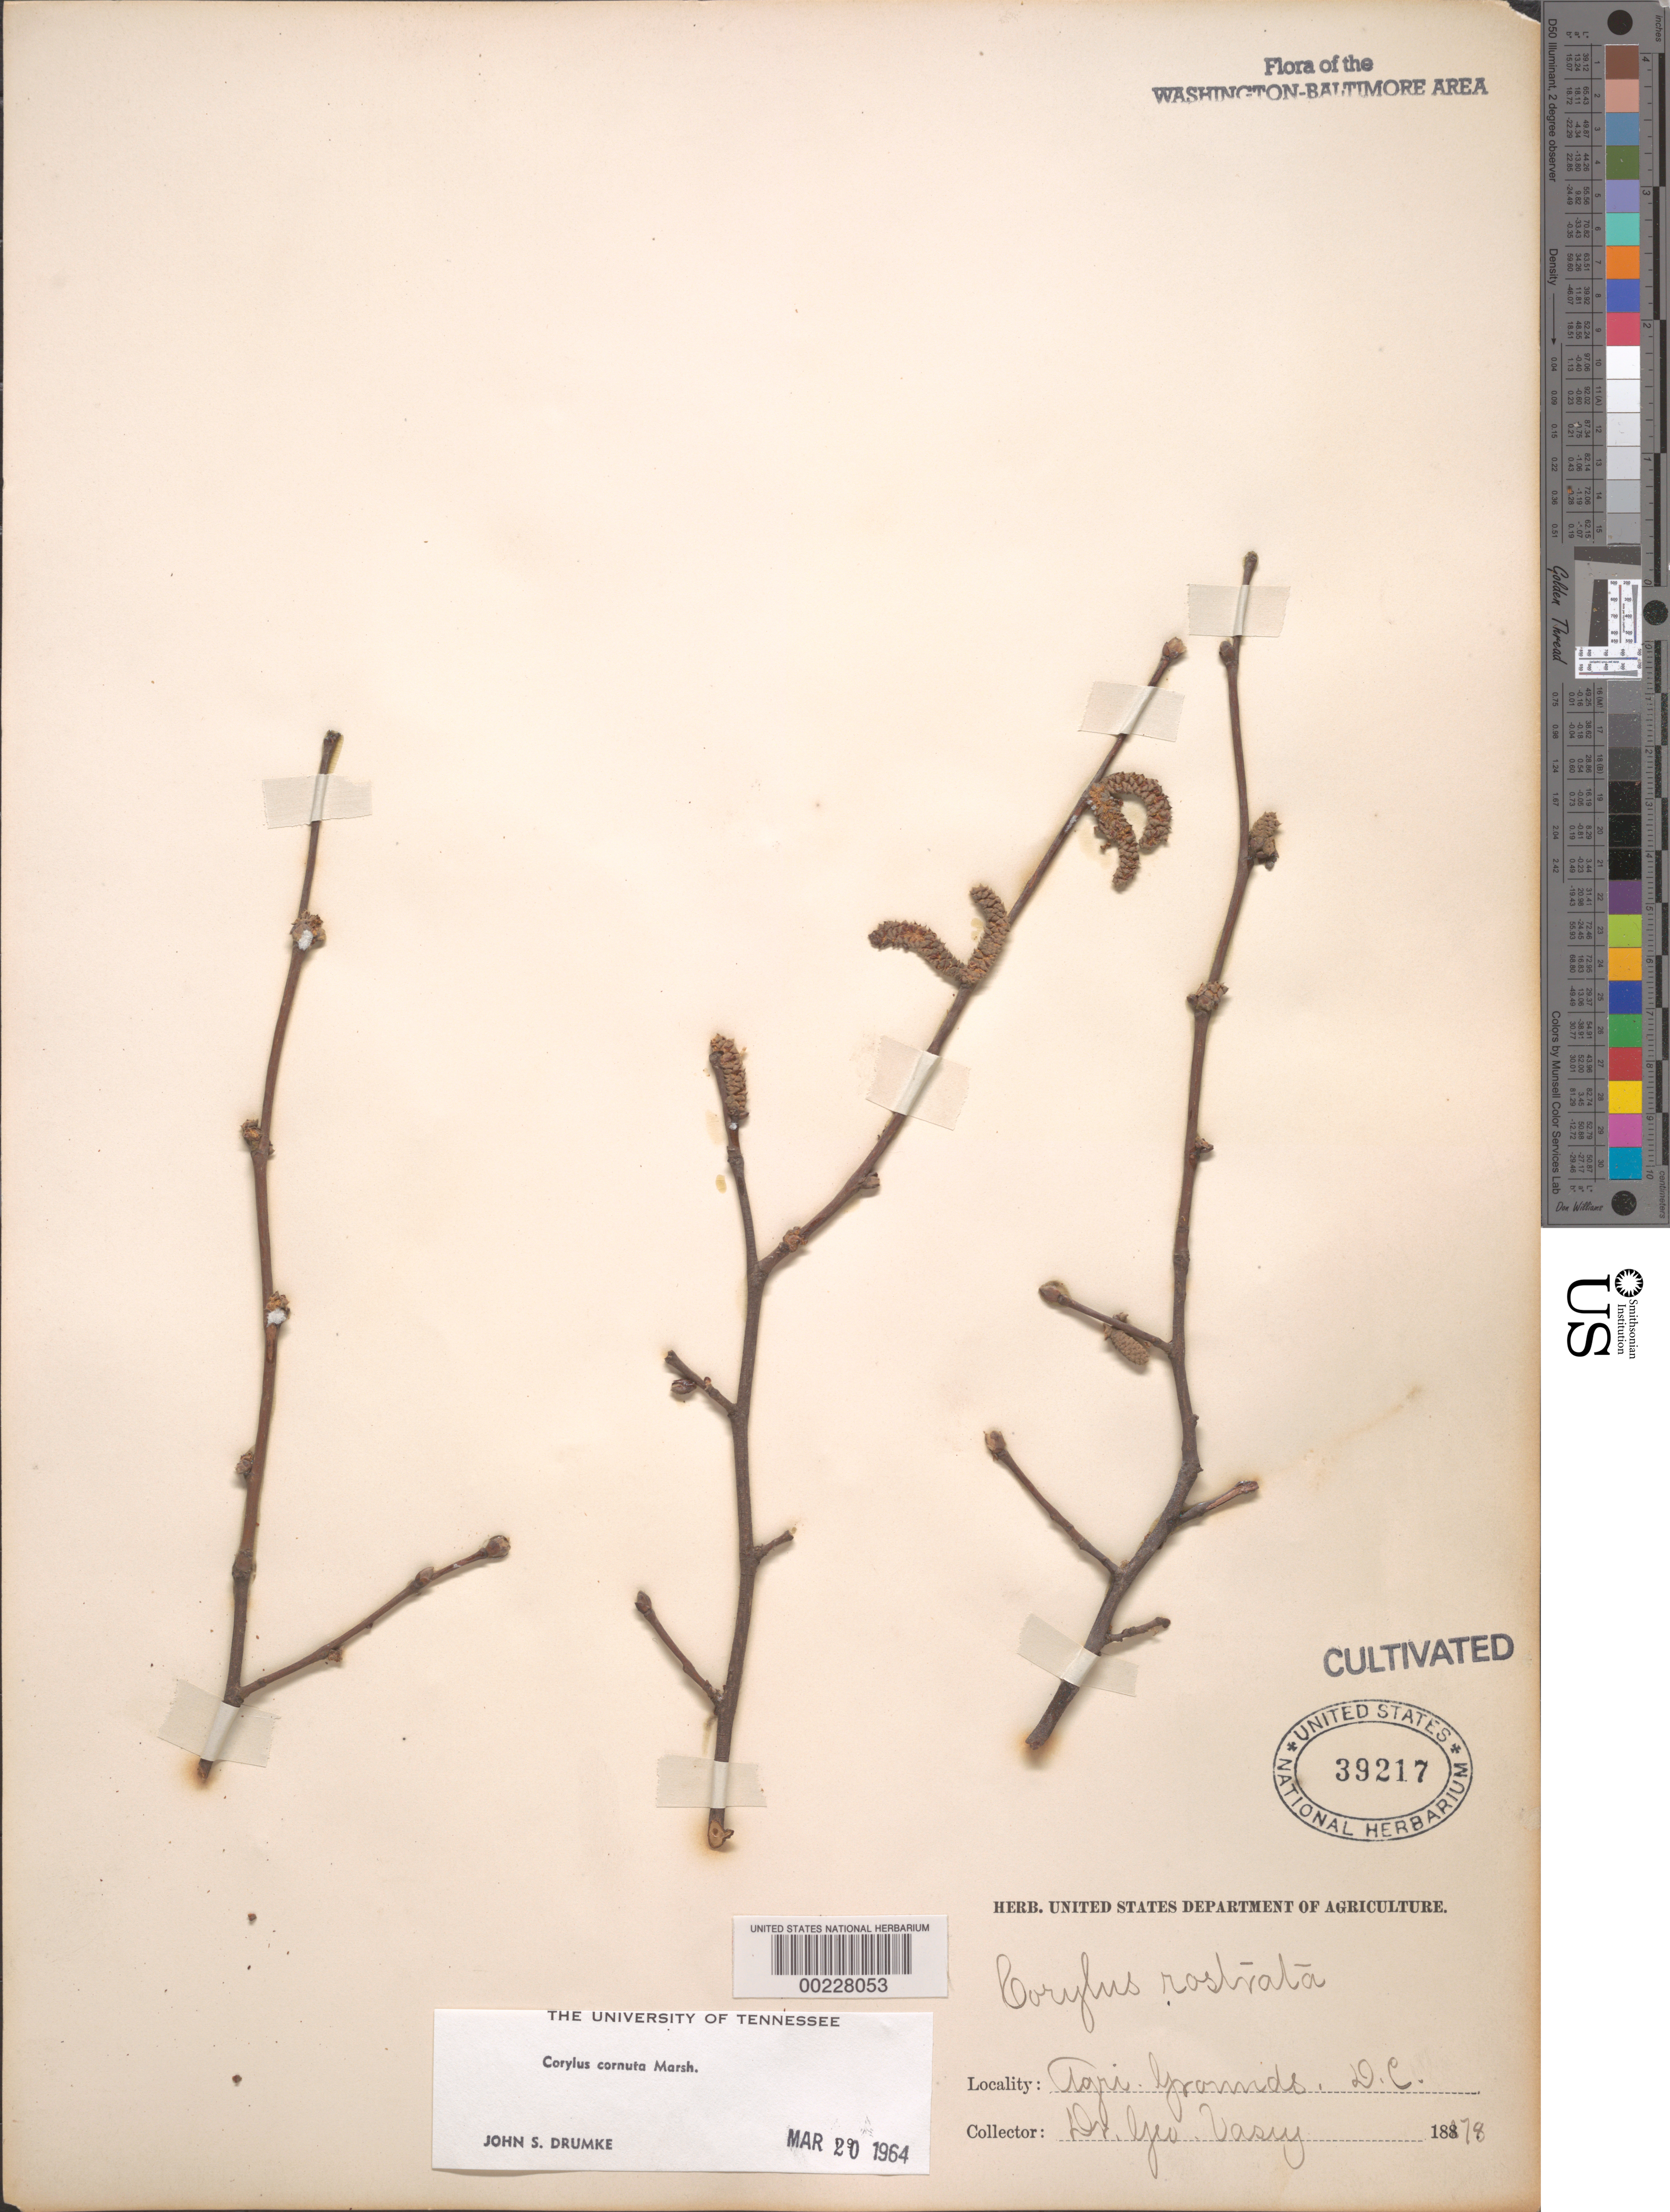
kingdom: Plantae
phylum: Tracheophyta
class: Magnoliopsida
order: Fagales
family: Betulaceae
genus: Corylus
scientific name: Corylus cornuta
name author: Marshall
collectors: G. R. Vasey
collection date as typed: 1878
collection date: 1878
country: United States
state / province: District of Columbia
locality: Agricultural grounds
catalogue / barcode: US 39217